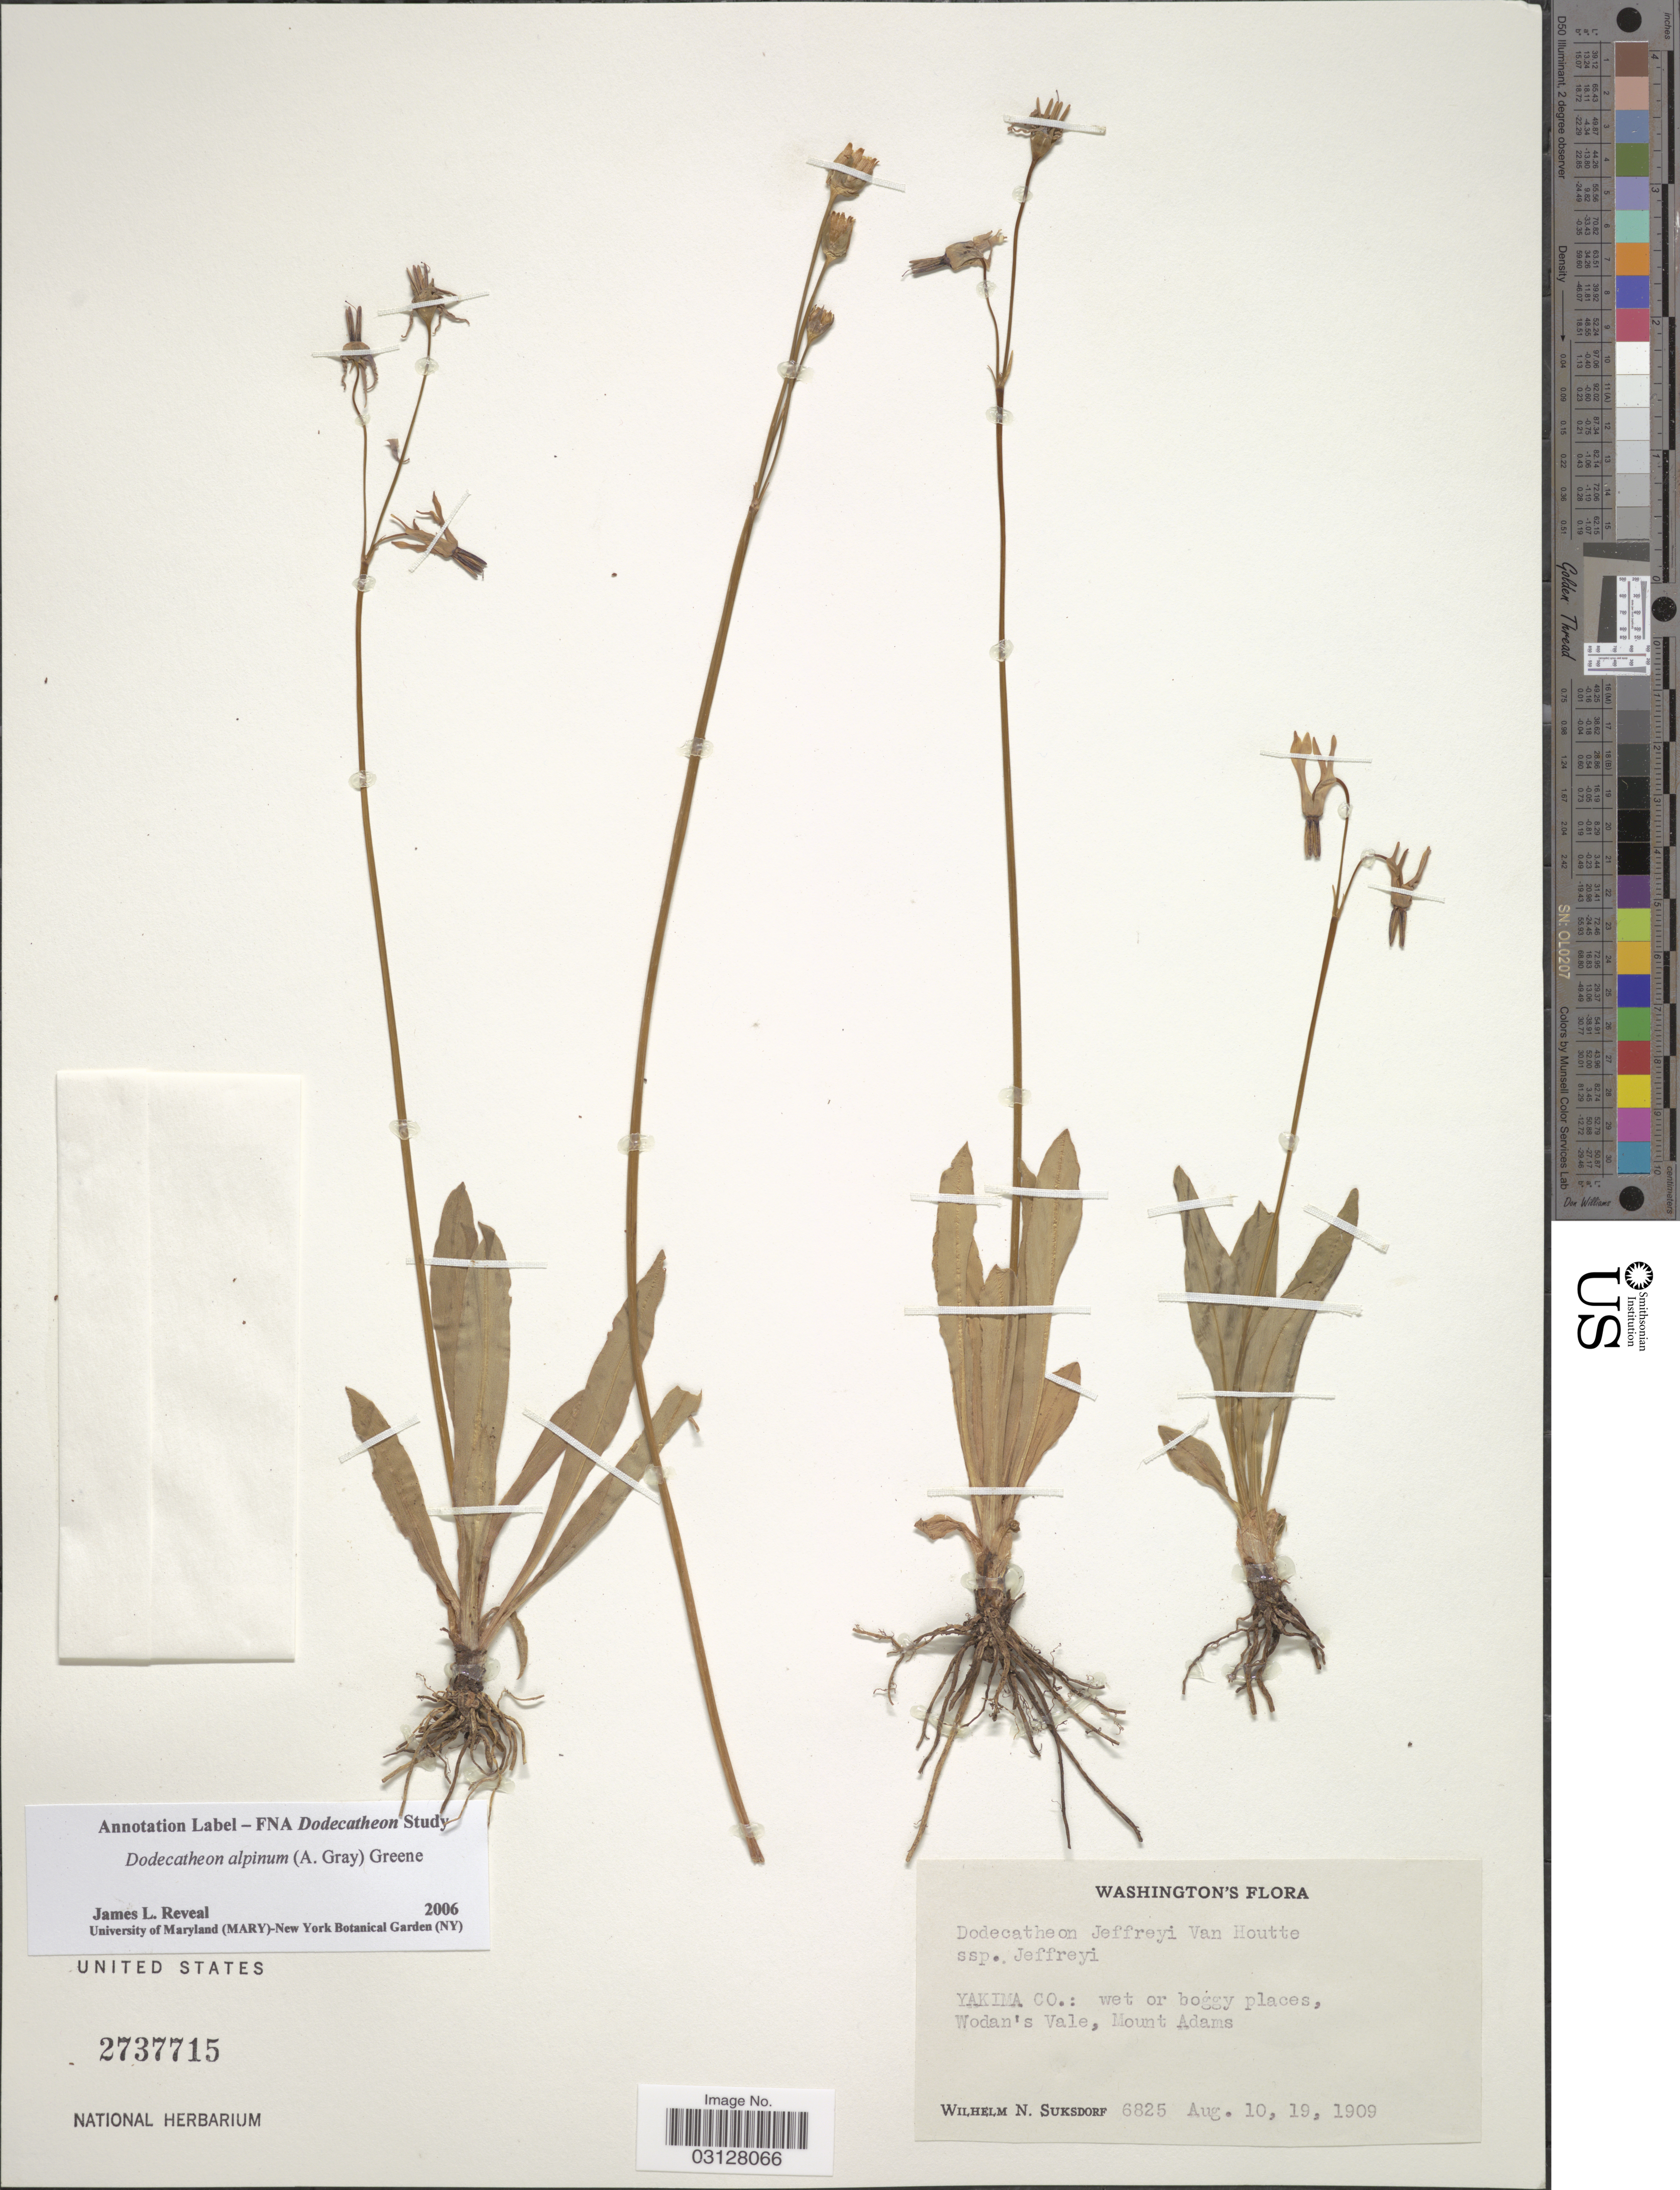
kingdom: Plantae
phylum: Tracheophyta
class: Magnoliopsida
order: Ericales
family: Primulaceae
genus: Dodecatheon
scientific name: Dodecatheon alpinum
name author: (A. Gray) Greene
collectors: W. N. Suksdorf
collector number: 6825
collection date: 1909-08-10/1909-08-19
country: United States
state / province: Washington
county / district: Yakima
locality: Yakima Co.: Wodan's Vale, Mount Adams.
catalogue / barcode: US 2737715